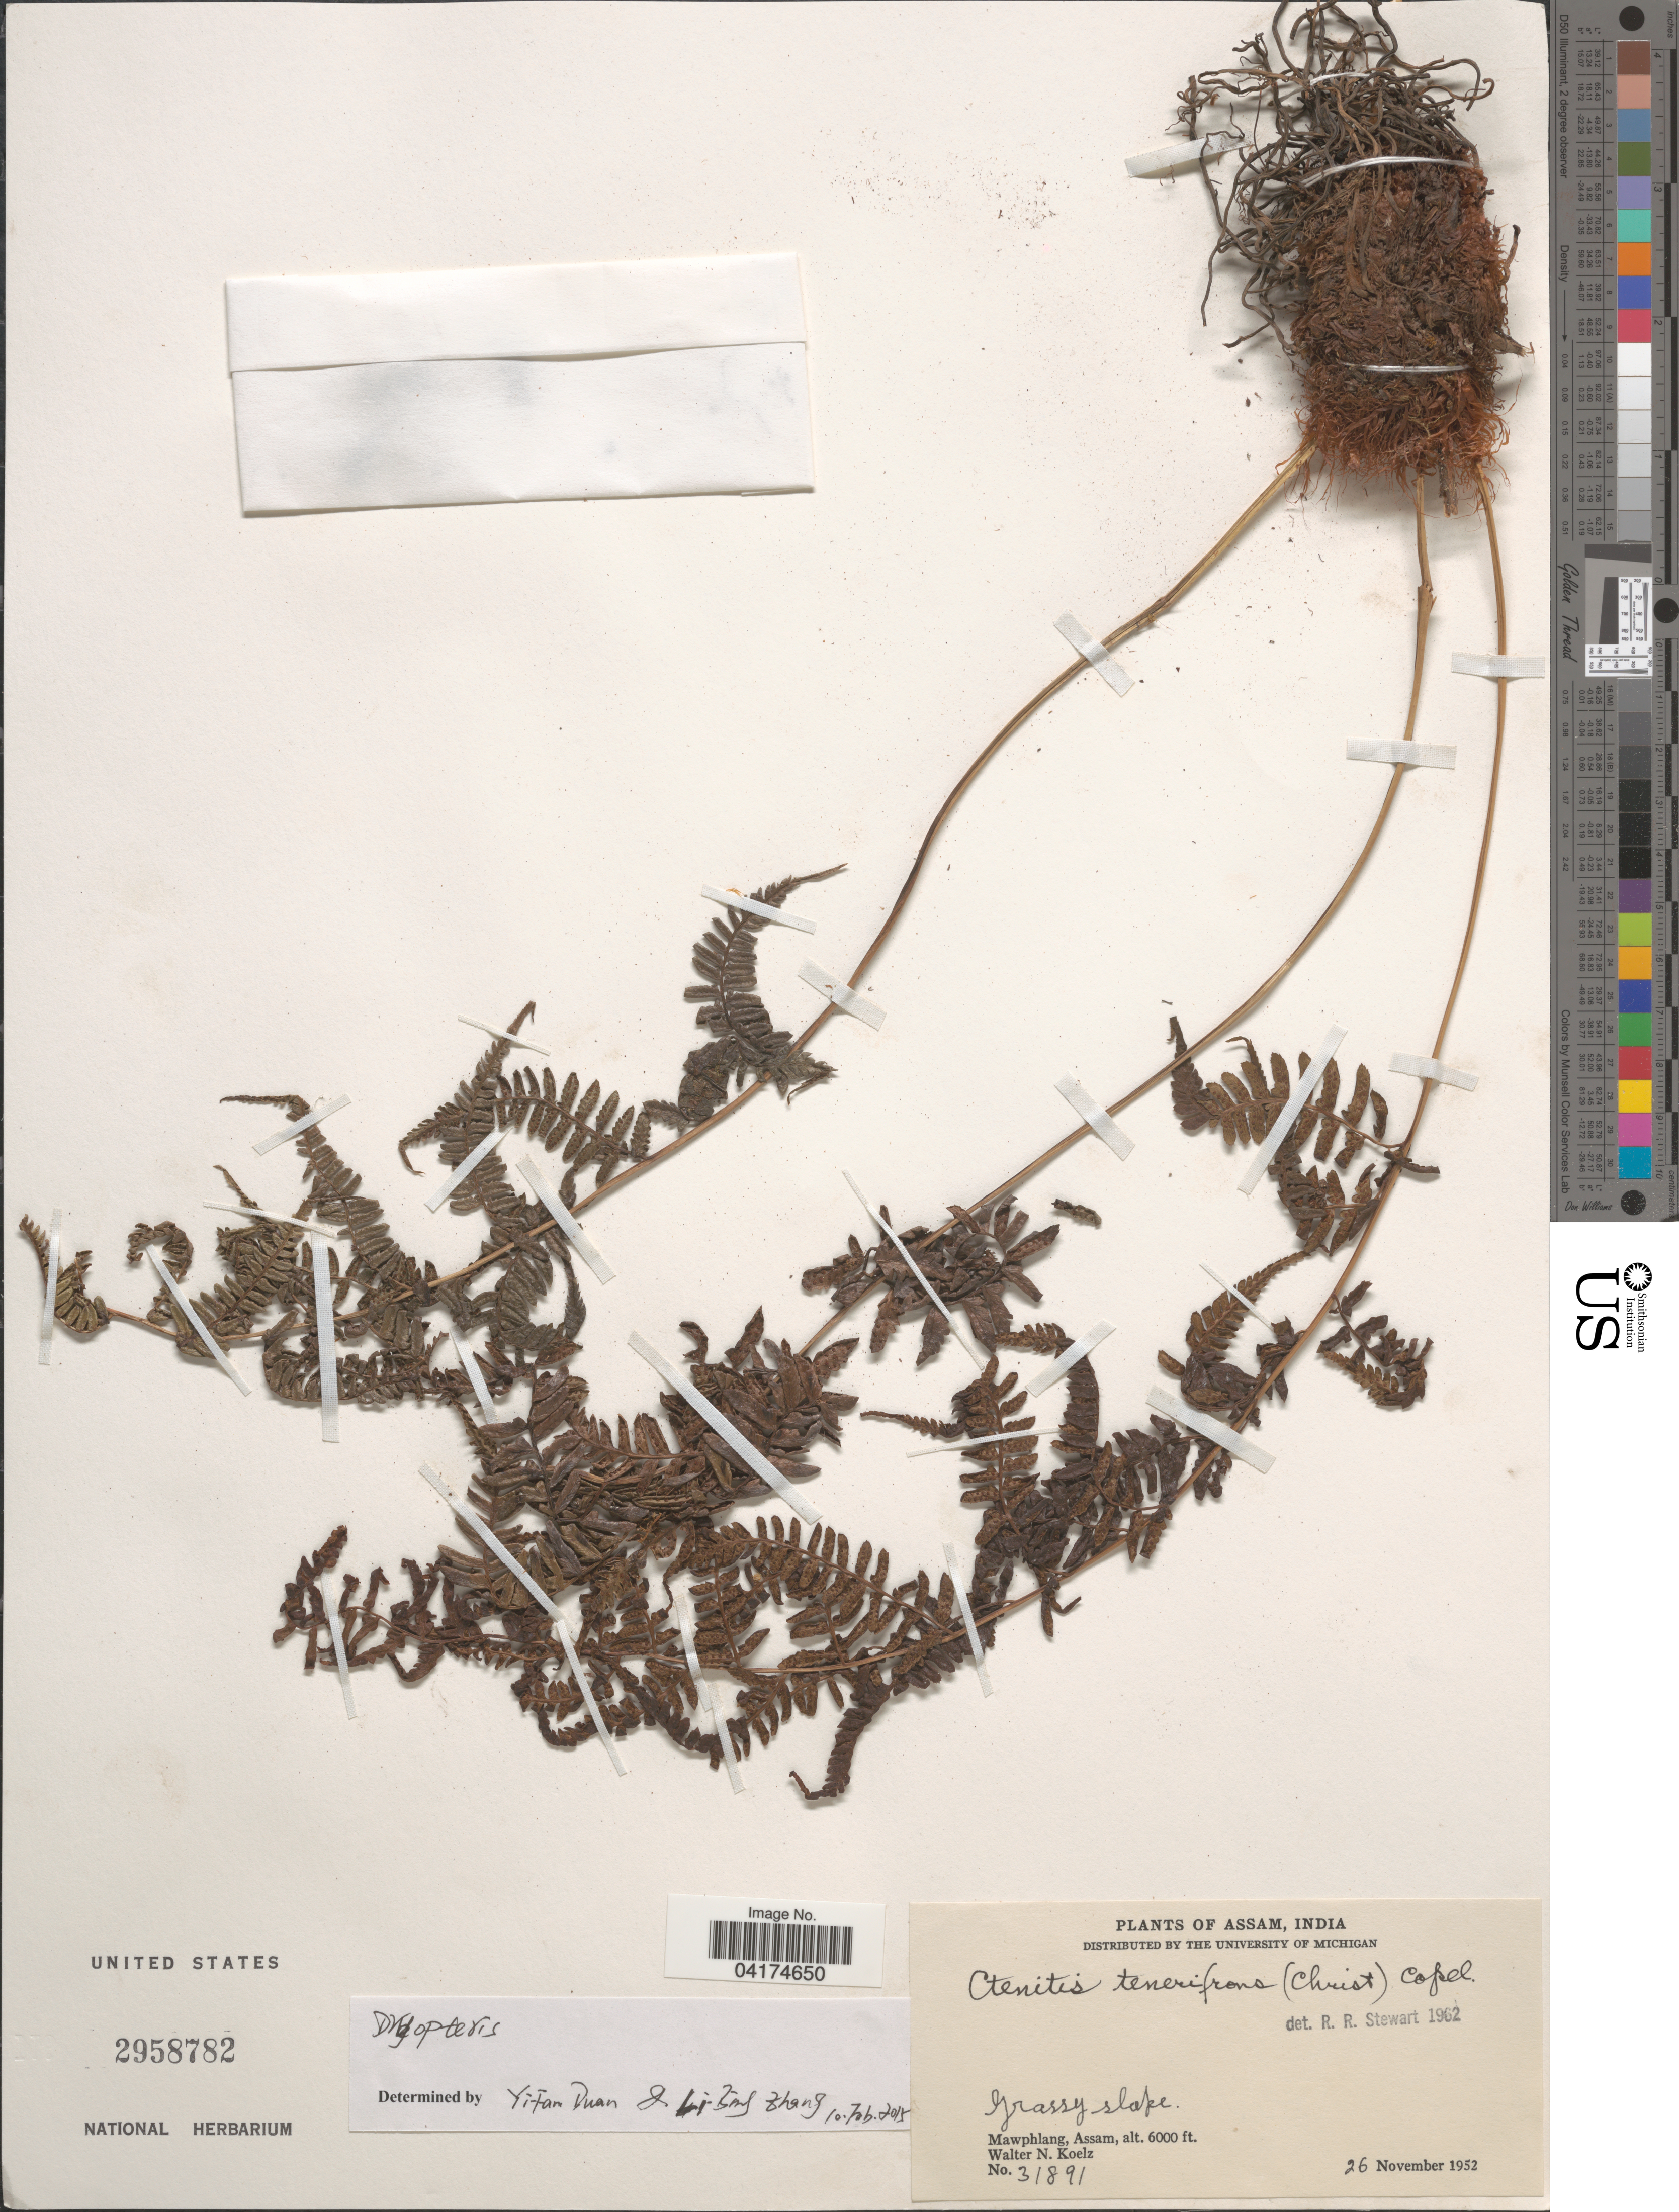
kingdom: Plantae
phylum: Tracheophyta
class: Polypodiopsida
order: Polypodiales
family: Dryopteridaceae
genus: Dryopteris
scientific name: Dryopteris sp.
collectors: W. N. Koelz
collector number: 31891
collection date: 1952-11-26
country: India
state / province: Assam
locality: Mawphlang.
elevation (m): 1829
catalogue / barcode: US 2958782